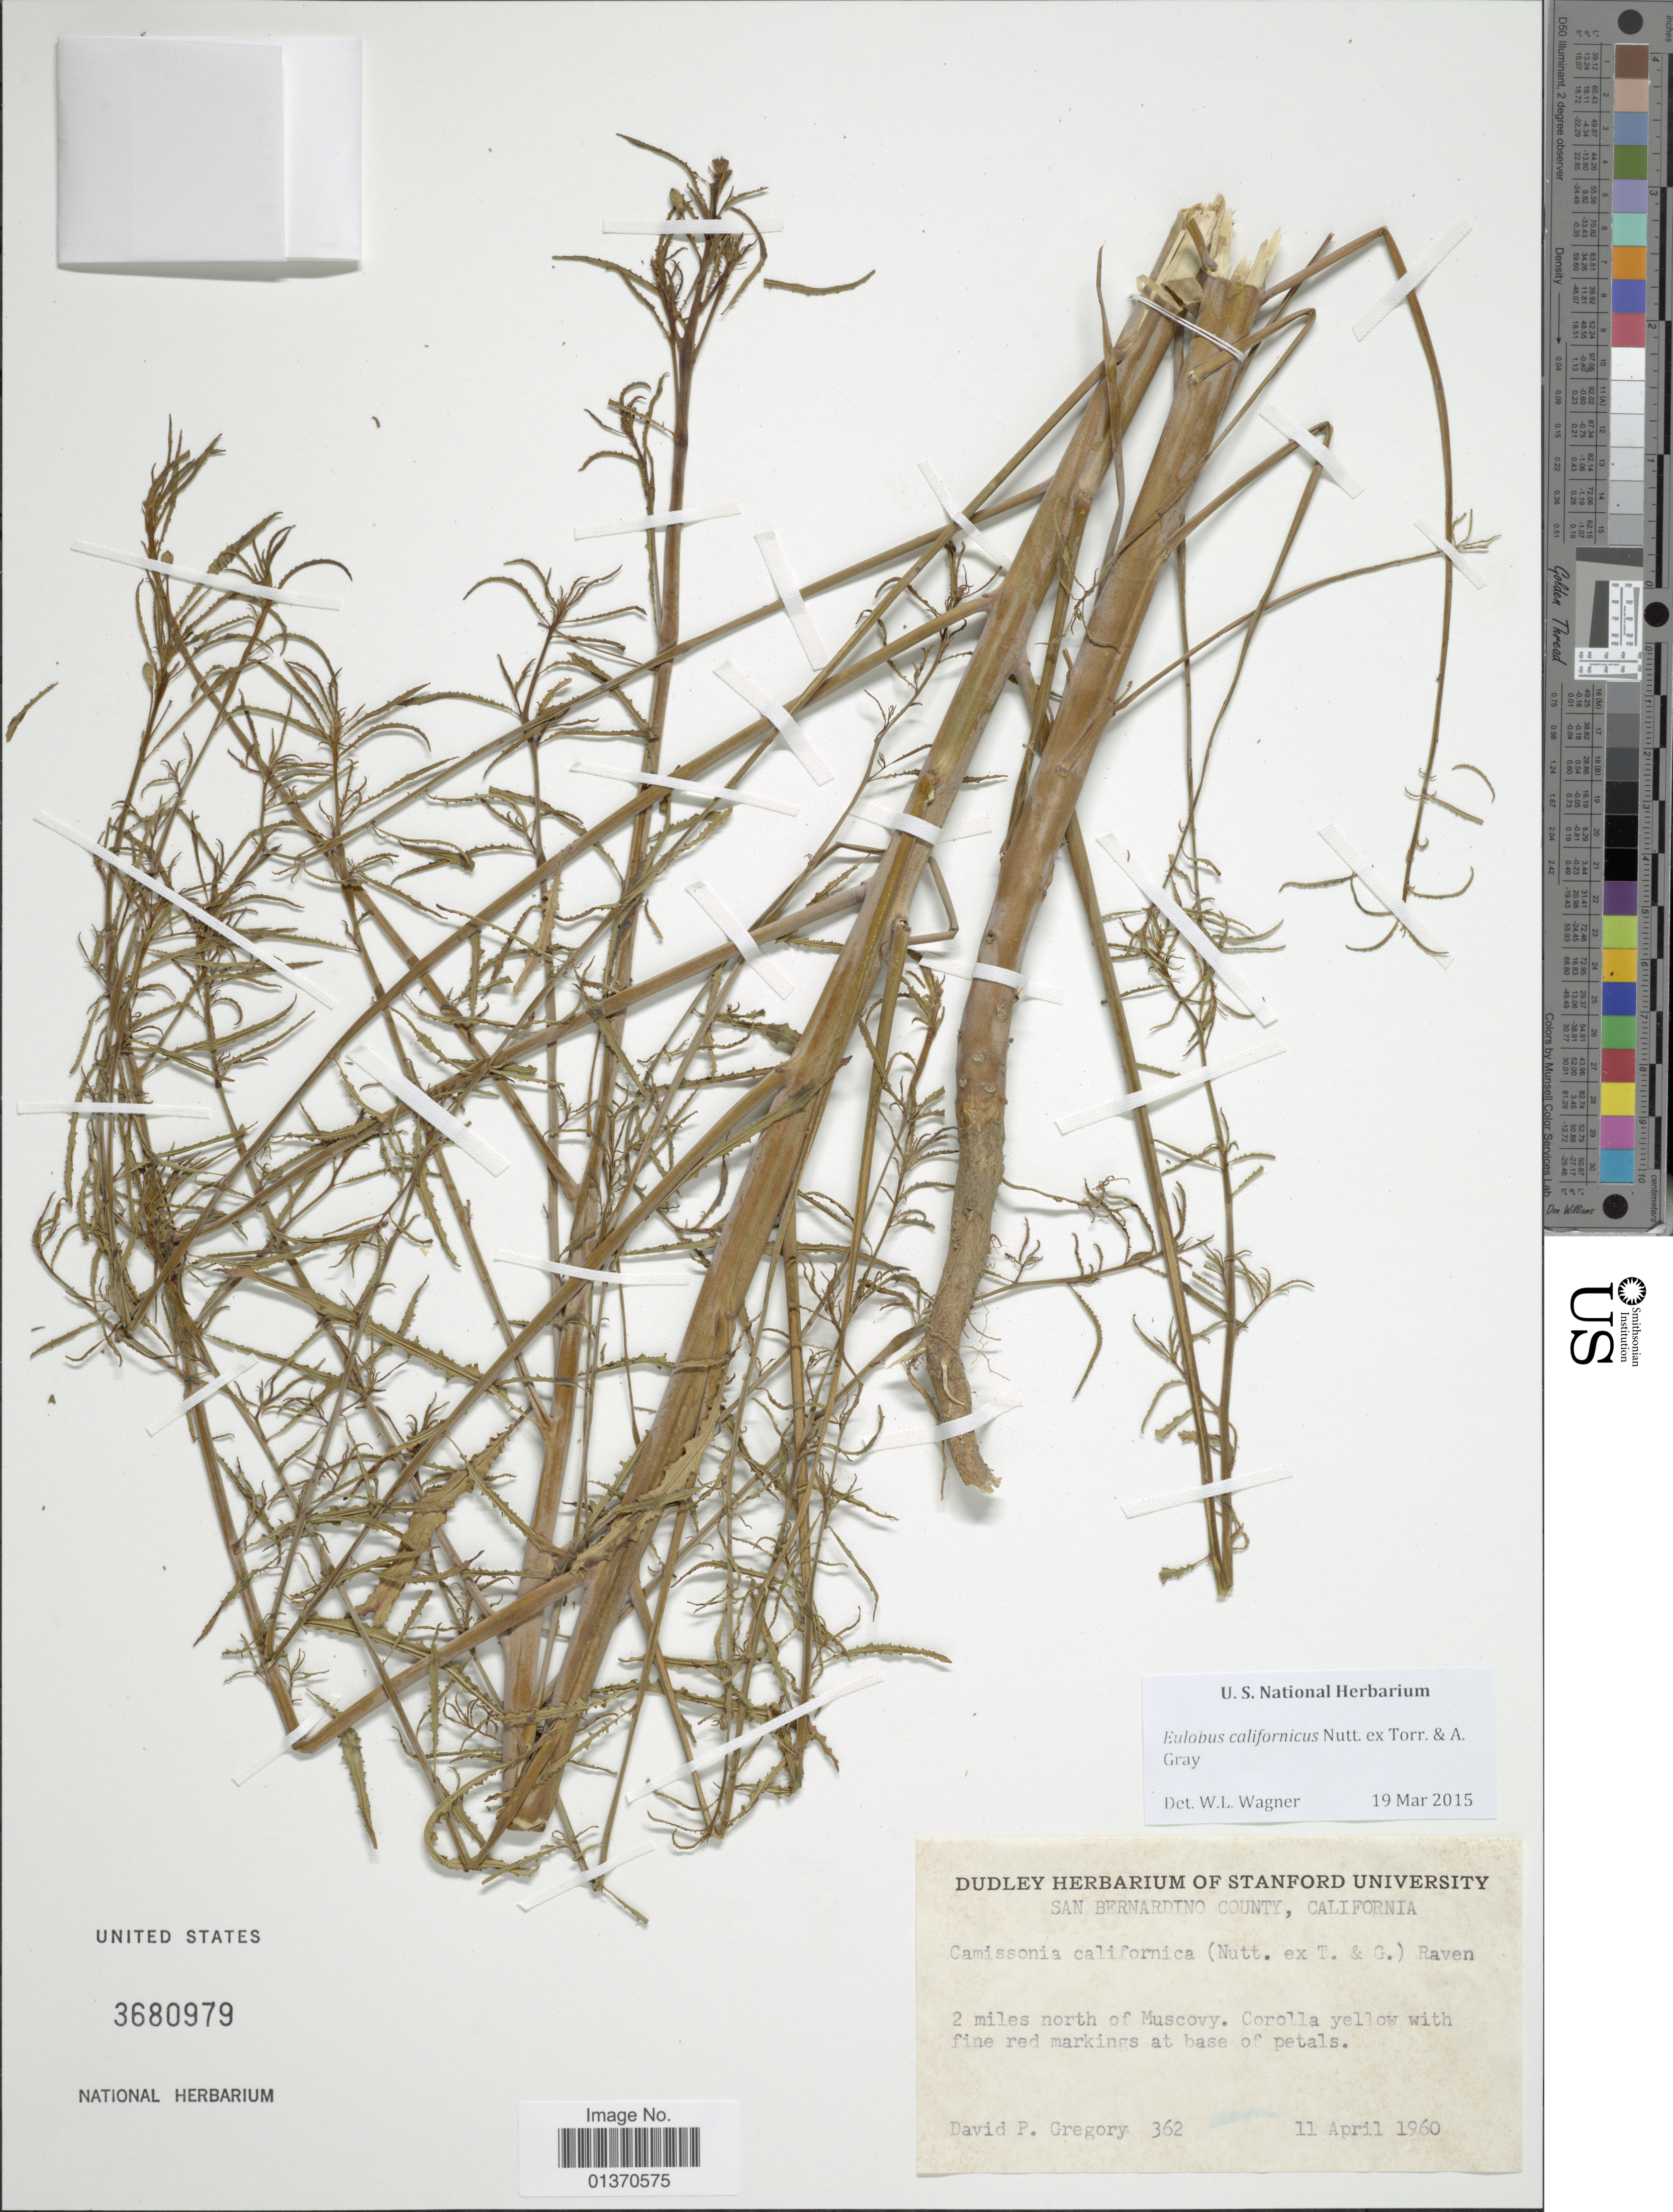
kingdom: Plantae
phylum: Tracheophyta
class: Magnoliopsida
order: Myrtales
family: Onagraceae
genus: Eulobus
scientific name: Eulobus californicus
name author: Nutt. ex Torr. & A. Gray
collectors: D. Gregory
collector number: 362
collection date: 1960-04-11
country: United States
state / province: California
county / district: San Bernardino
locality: San Bernardino County, 2 miles north of Muscovy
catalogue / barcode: US 3680979